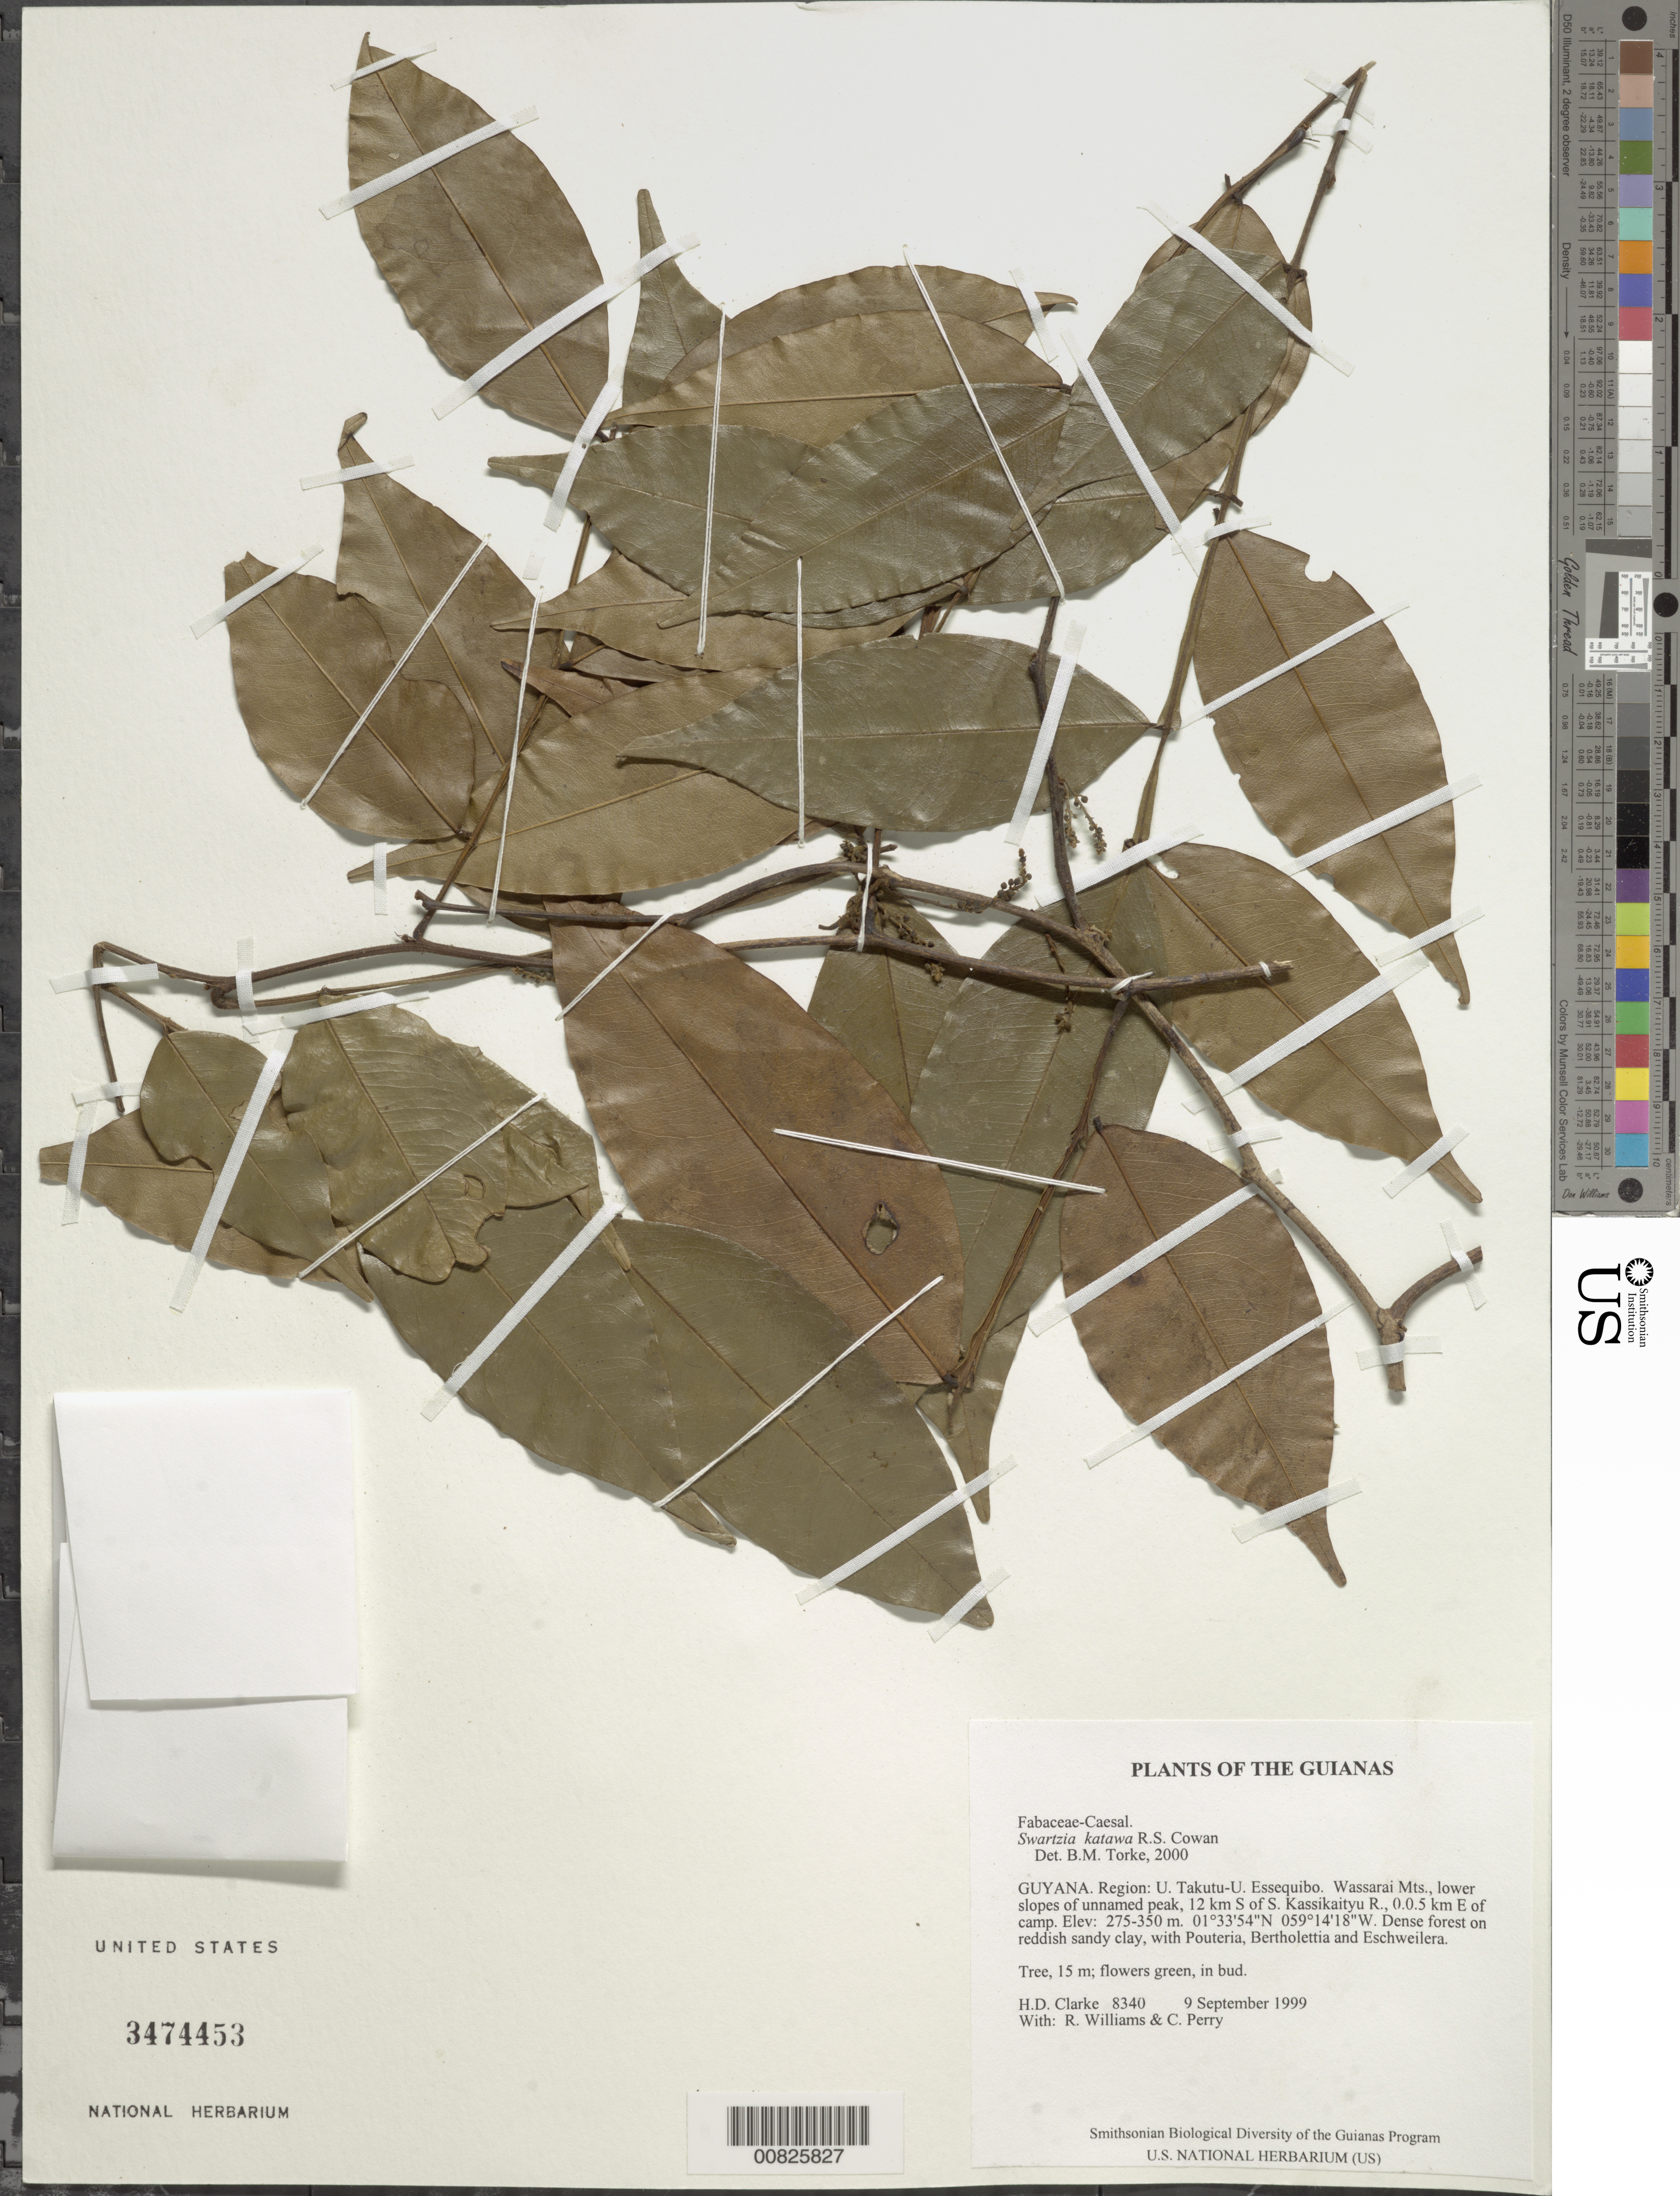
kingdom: Plantae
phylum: Tracheophyta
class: Magnoliopsida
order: Fabales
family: Fabaceae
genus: Swartzia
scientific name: Swartzia katawa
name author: R.S. Cowan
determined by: Torke, B. M., (MO)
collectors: H. D. Clarke, R. Williams & C. Perry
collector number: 8340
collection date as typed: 9 September 1999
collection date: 1999-09-09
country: Guyana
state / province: U. Takutu-U. Essequibo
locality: Wassarai Mts., lower slopes of unnamed peak, 12 km S of S. Kassikaityu R., 0.0.5 km E of camp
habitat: Dense forest on reddish sandy clay, with Pouteria, Bertholettia and Eschweilera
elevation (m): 275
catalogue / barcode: US 3474453